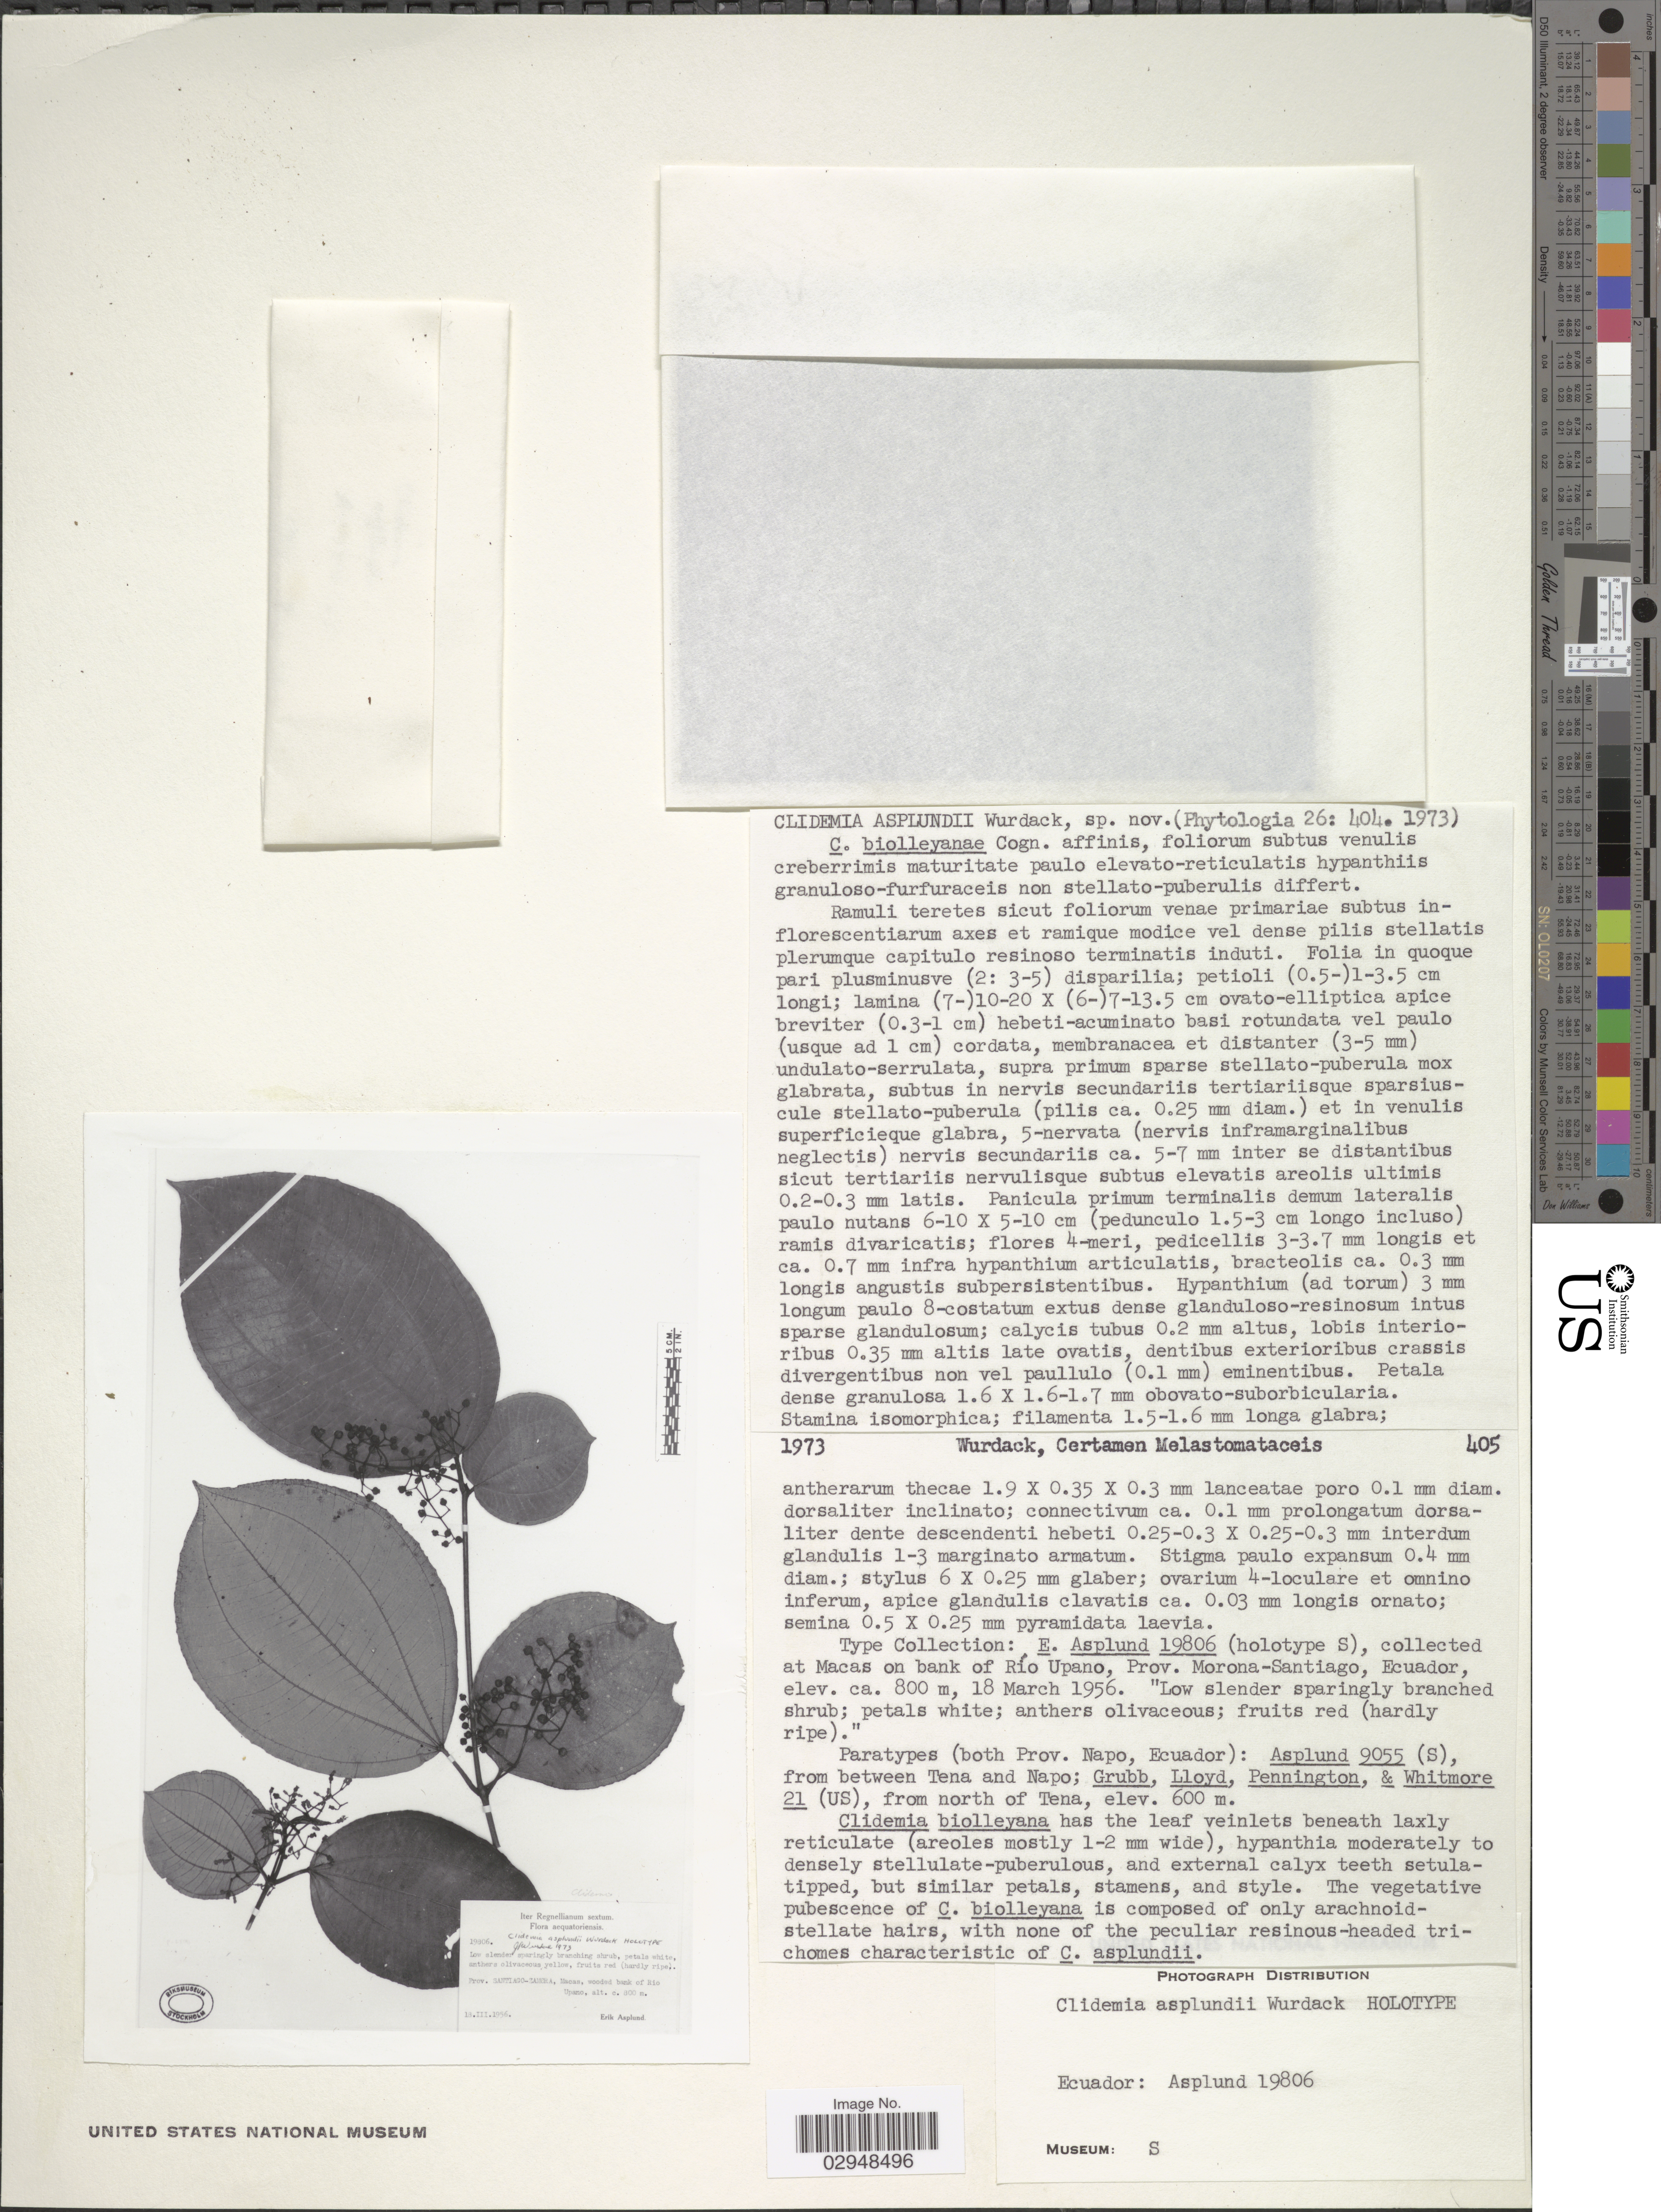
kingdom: Plantae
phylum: Tracheophyta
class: Magnoliopsida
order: Myrtales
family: Melastomataceae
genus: Clidemia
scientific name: Clidemia asplundii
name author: Wurdack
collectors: E. Asplund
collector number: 19806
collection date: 1956-03-18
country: Ecuador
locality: Aequatoriensis. Prov. Santiago-Zamora, Macan, wooded bank of Rio Upano.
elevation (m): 800